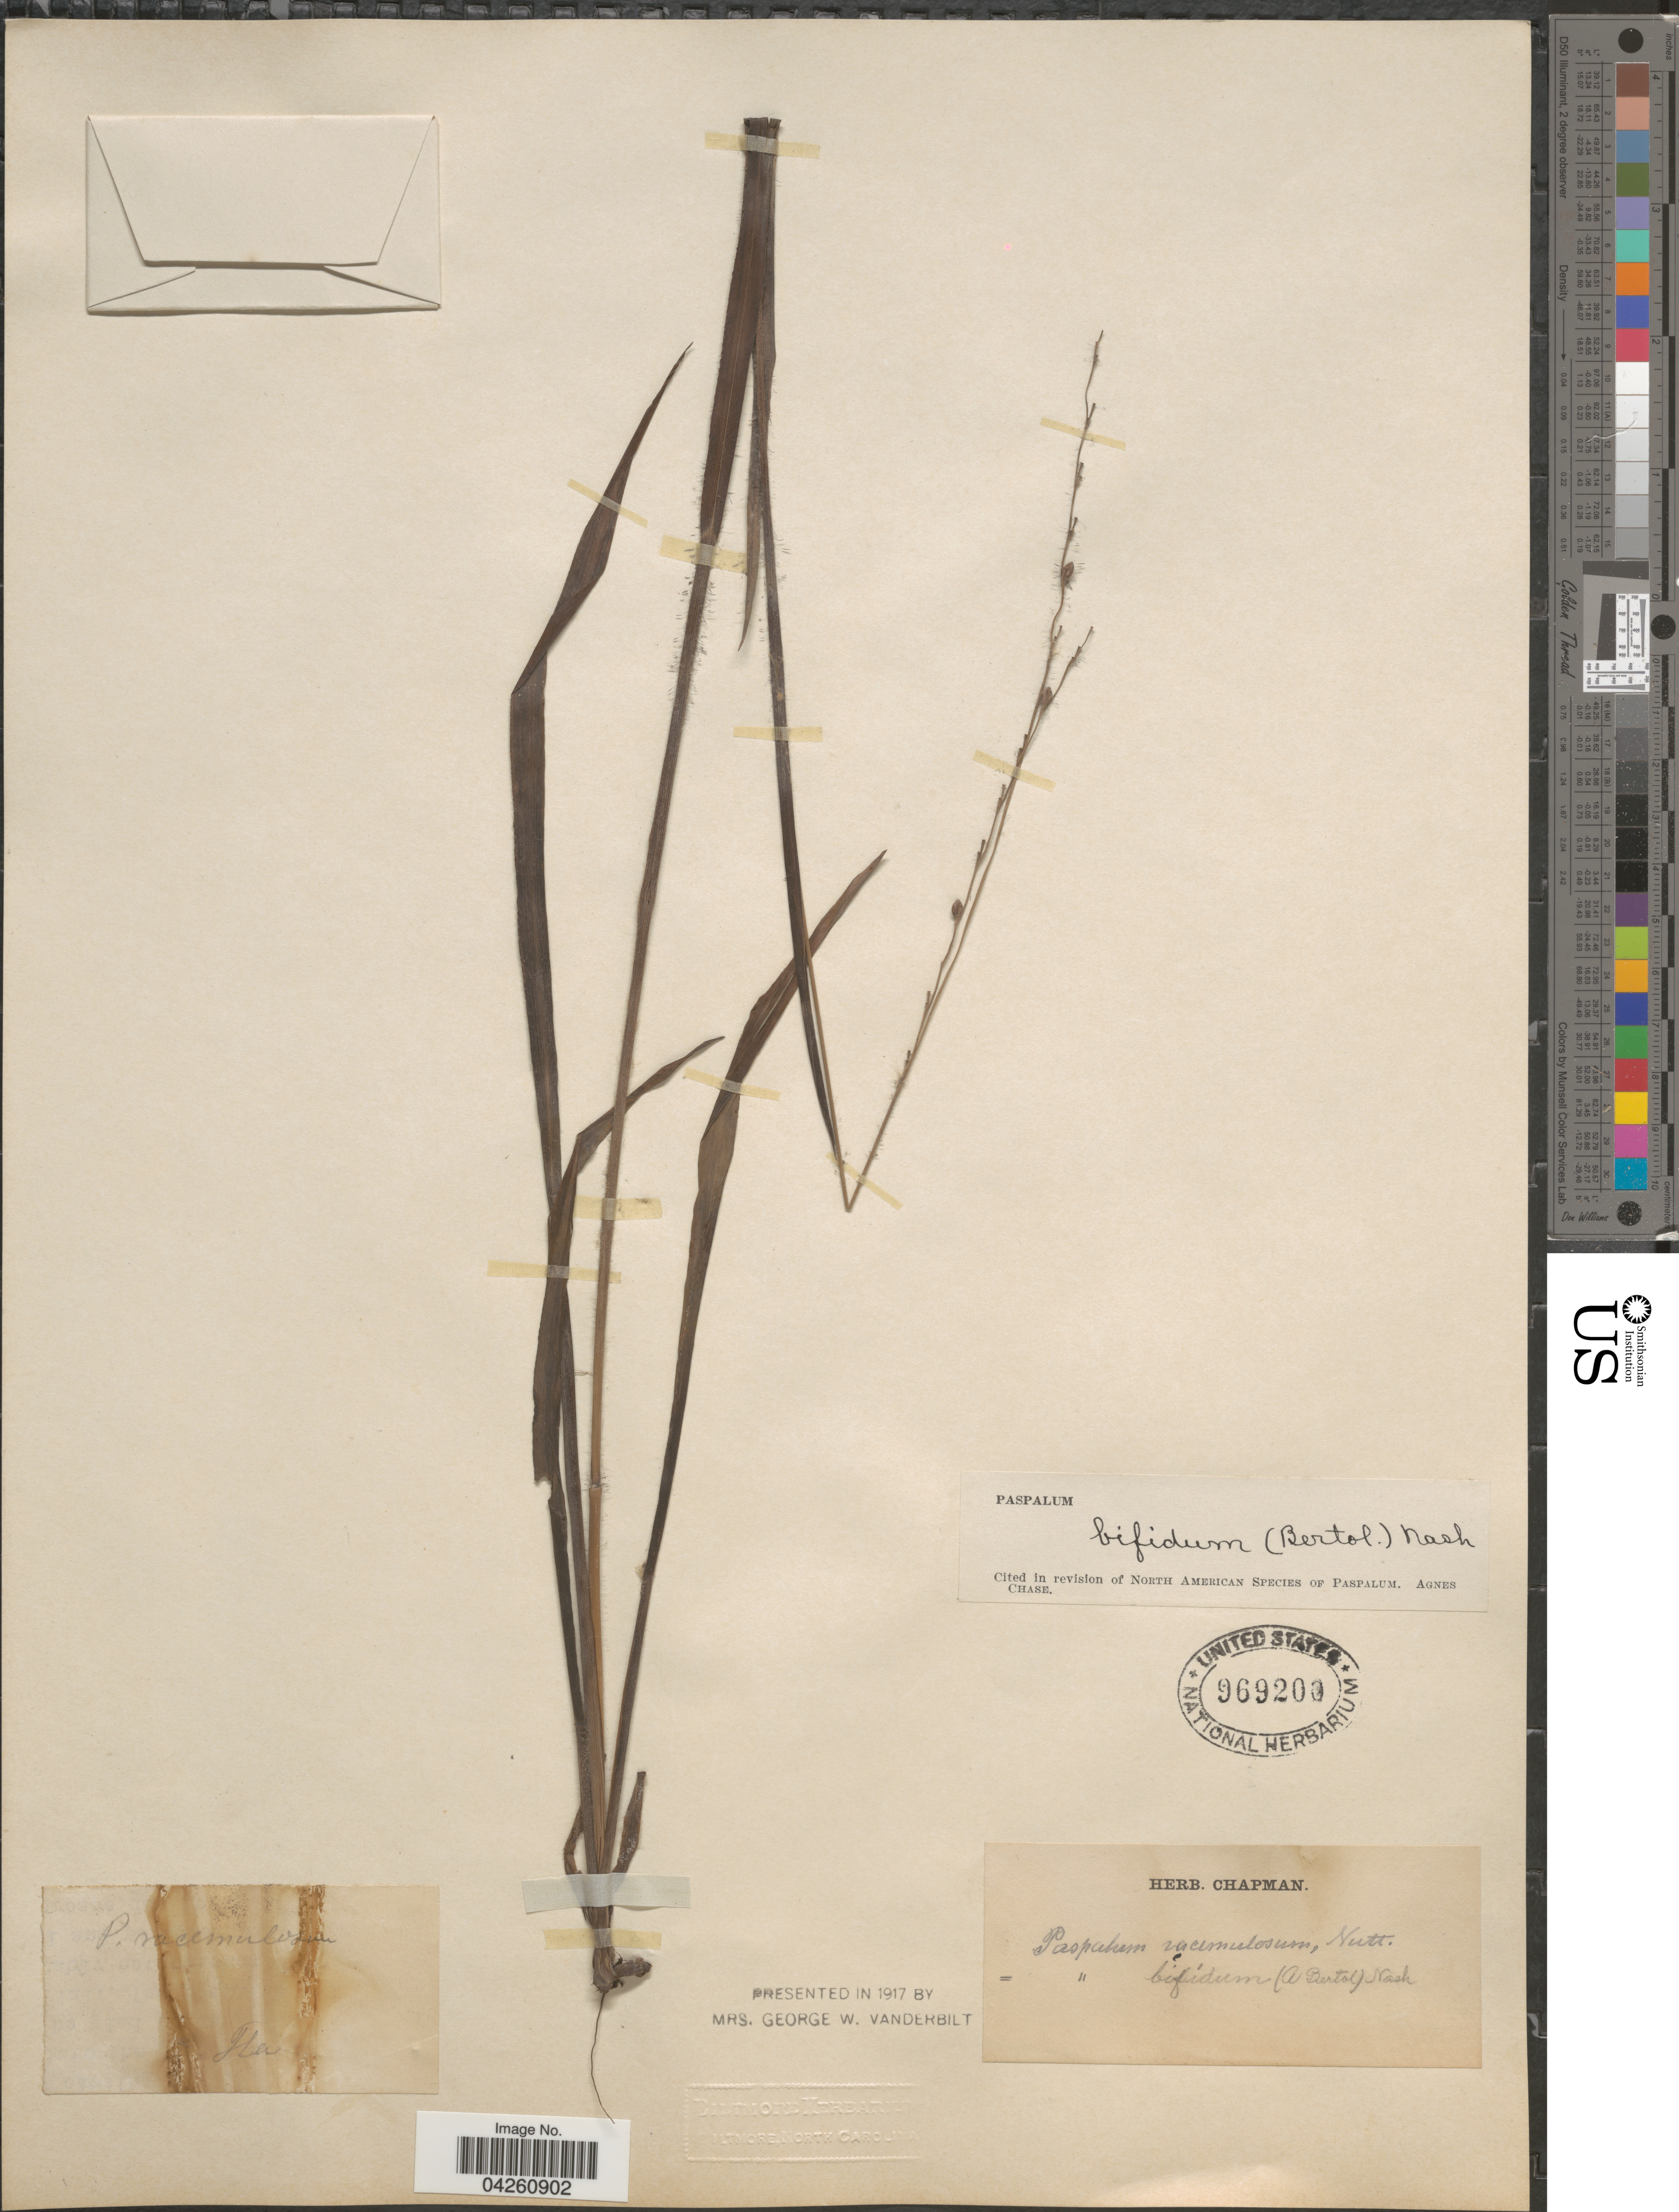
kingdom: Plantae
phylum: Tracheophyta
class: Liliopsida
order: Poales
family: Poaceae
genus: Paspalum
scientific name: Paspalum bifidum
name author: (Bertol.) Nash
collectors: ex herb. Chapman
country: United States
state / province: Florida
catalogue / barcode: US 969200